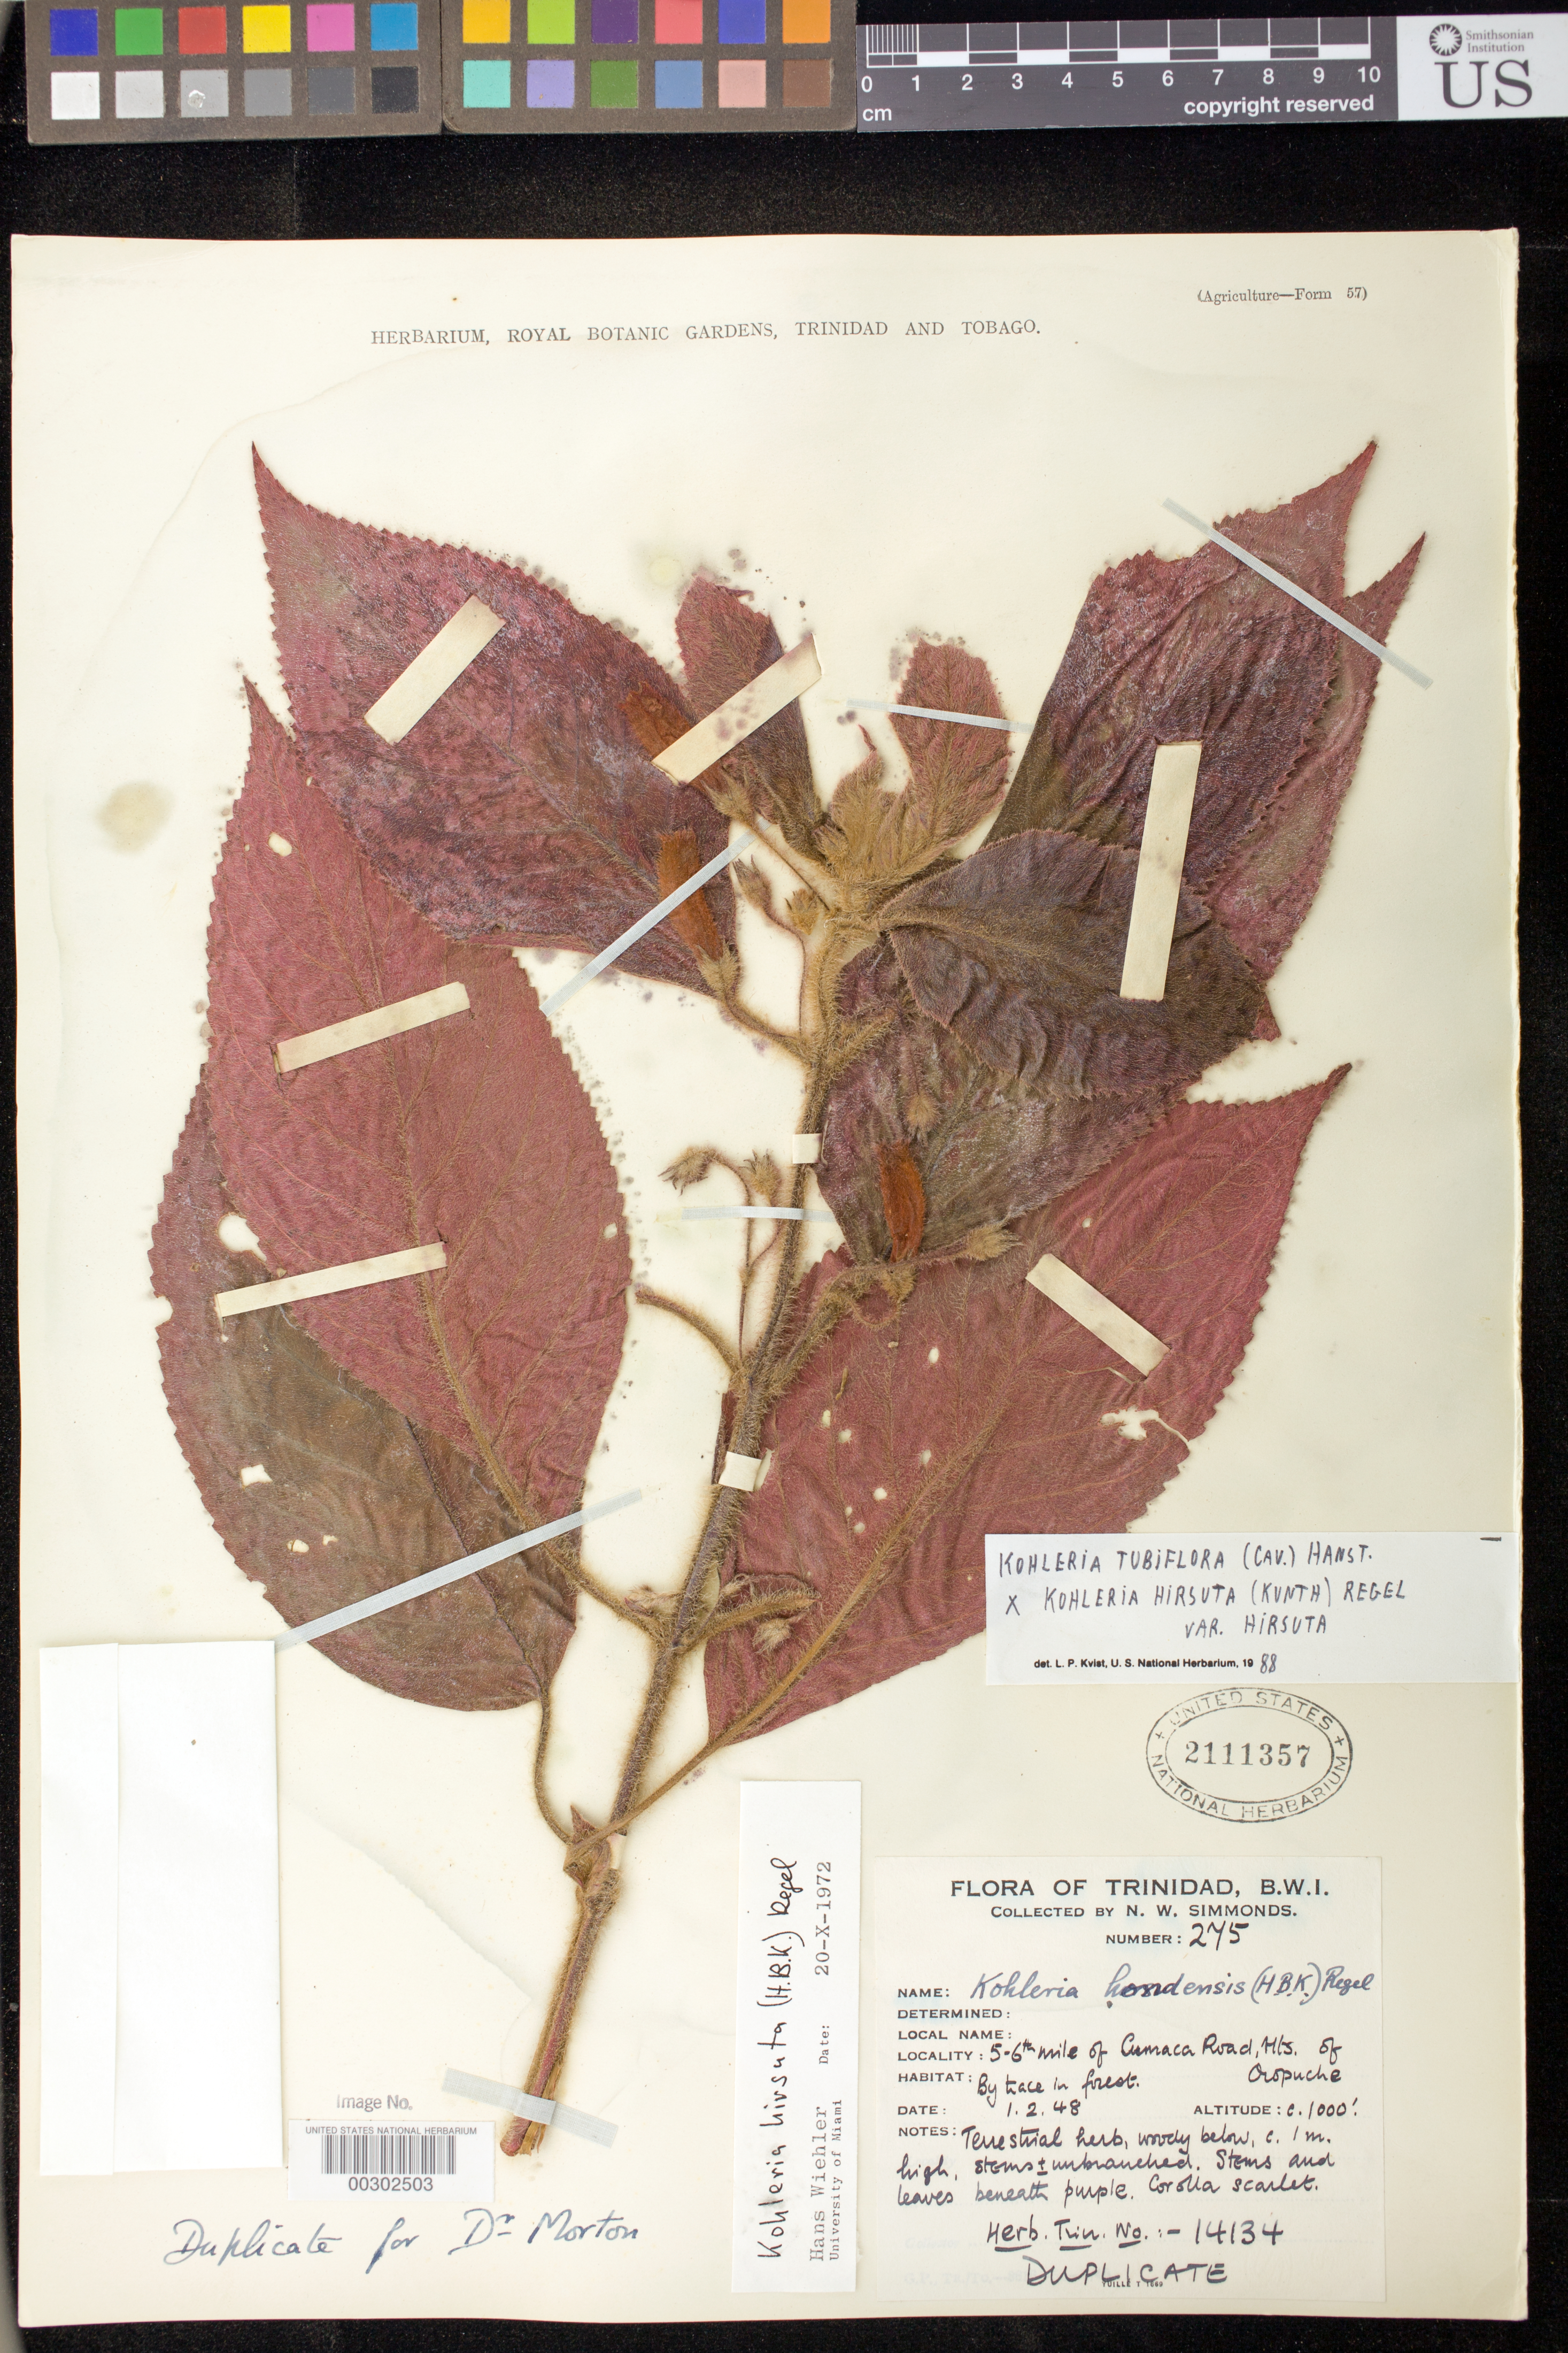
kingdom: Plantae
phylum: Tracheophyta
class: Magnoliopsida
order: Lamiales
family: Gesneriaceae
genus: Kohleria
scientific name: Kohleria hybrid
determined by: Kvist, L. P., (US), Smithsonian Institution - National Museum of Natural History (UNITED STATES)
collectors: N. W. Simmonds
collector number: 275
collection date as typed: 01 Feb 1948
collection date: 1948-02-01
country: Trinidad and Tobago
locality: Trinidad, 5-6 mi of cumaca road, mts of oropuche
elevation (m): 305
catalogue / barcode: US 2111357